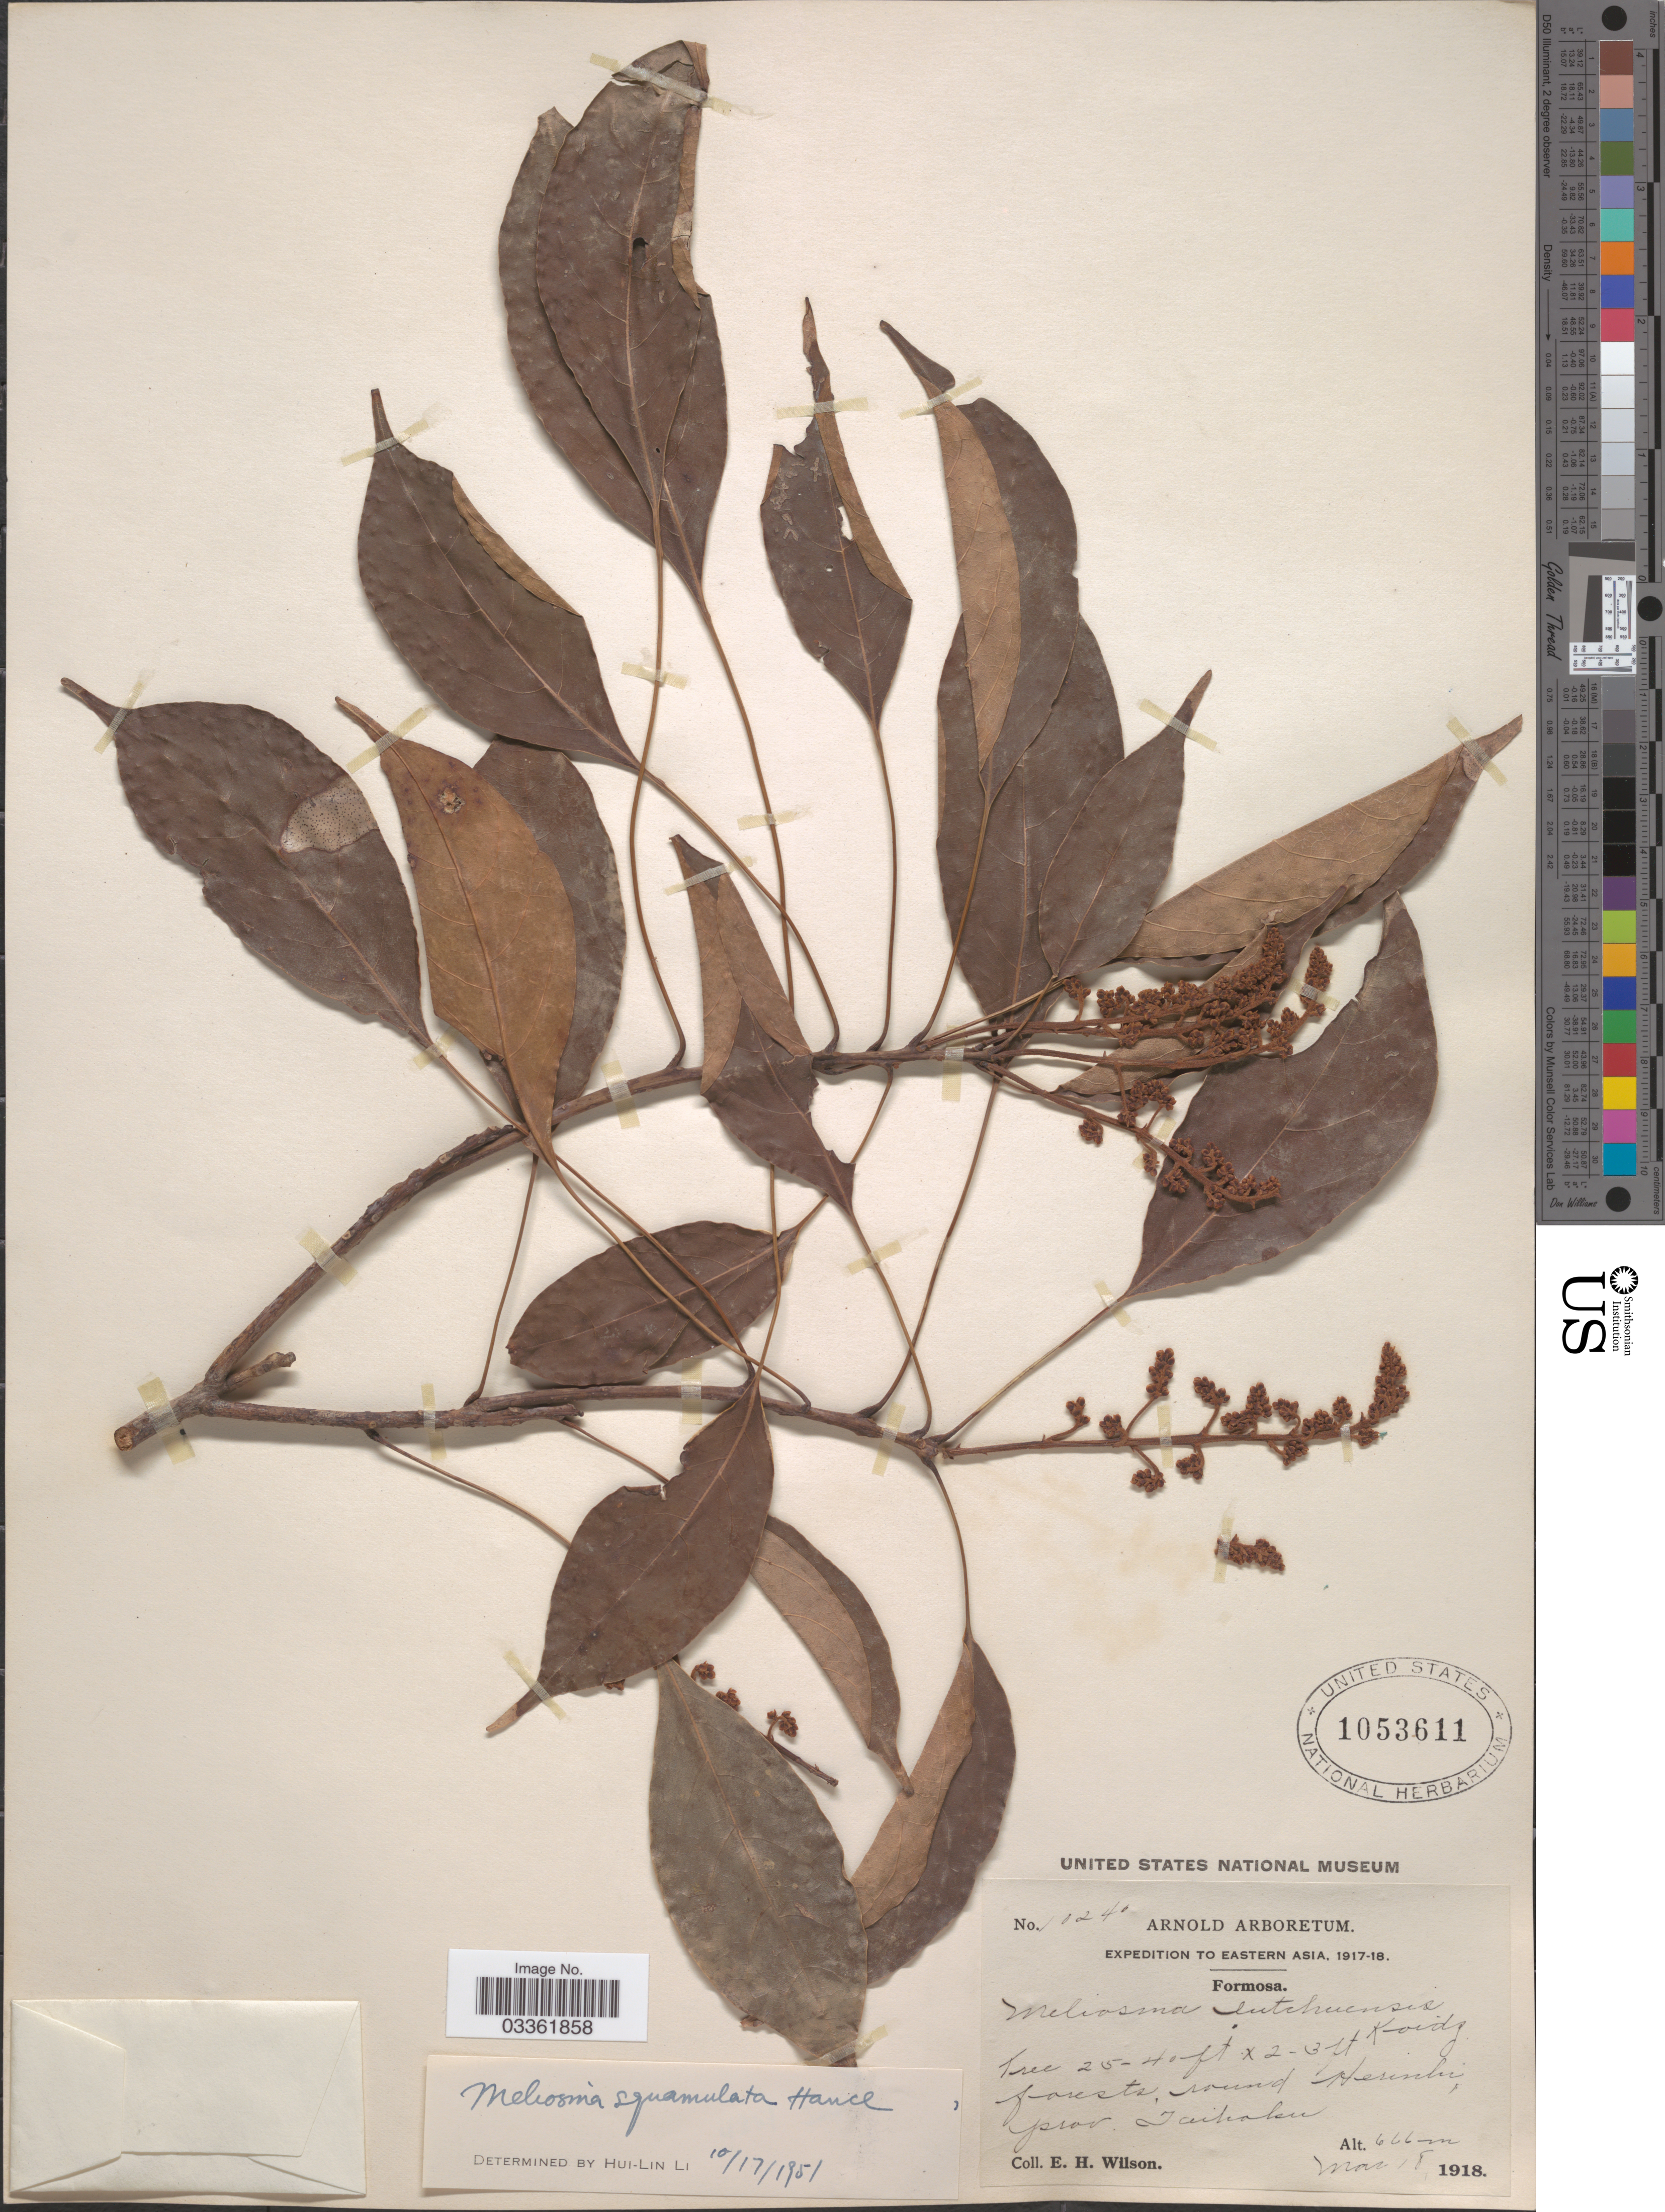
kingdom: Plantae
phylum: Tracheophyta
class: Magnoliopsida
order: Proteales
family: Sabiaceae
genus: Meliosma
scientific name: Meliosma squamulata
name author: Hance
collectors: E. Wilson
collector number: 10240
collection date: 1918-03-18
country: Taiwan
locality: Eastern Asia, Formosa, round Herinbi, prov. Taihoku.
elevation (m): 666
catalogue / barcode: US 1053611